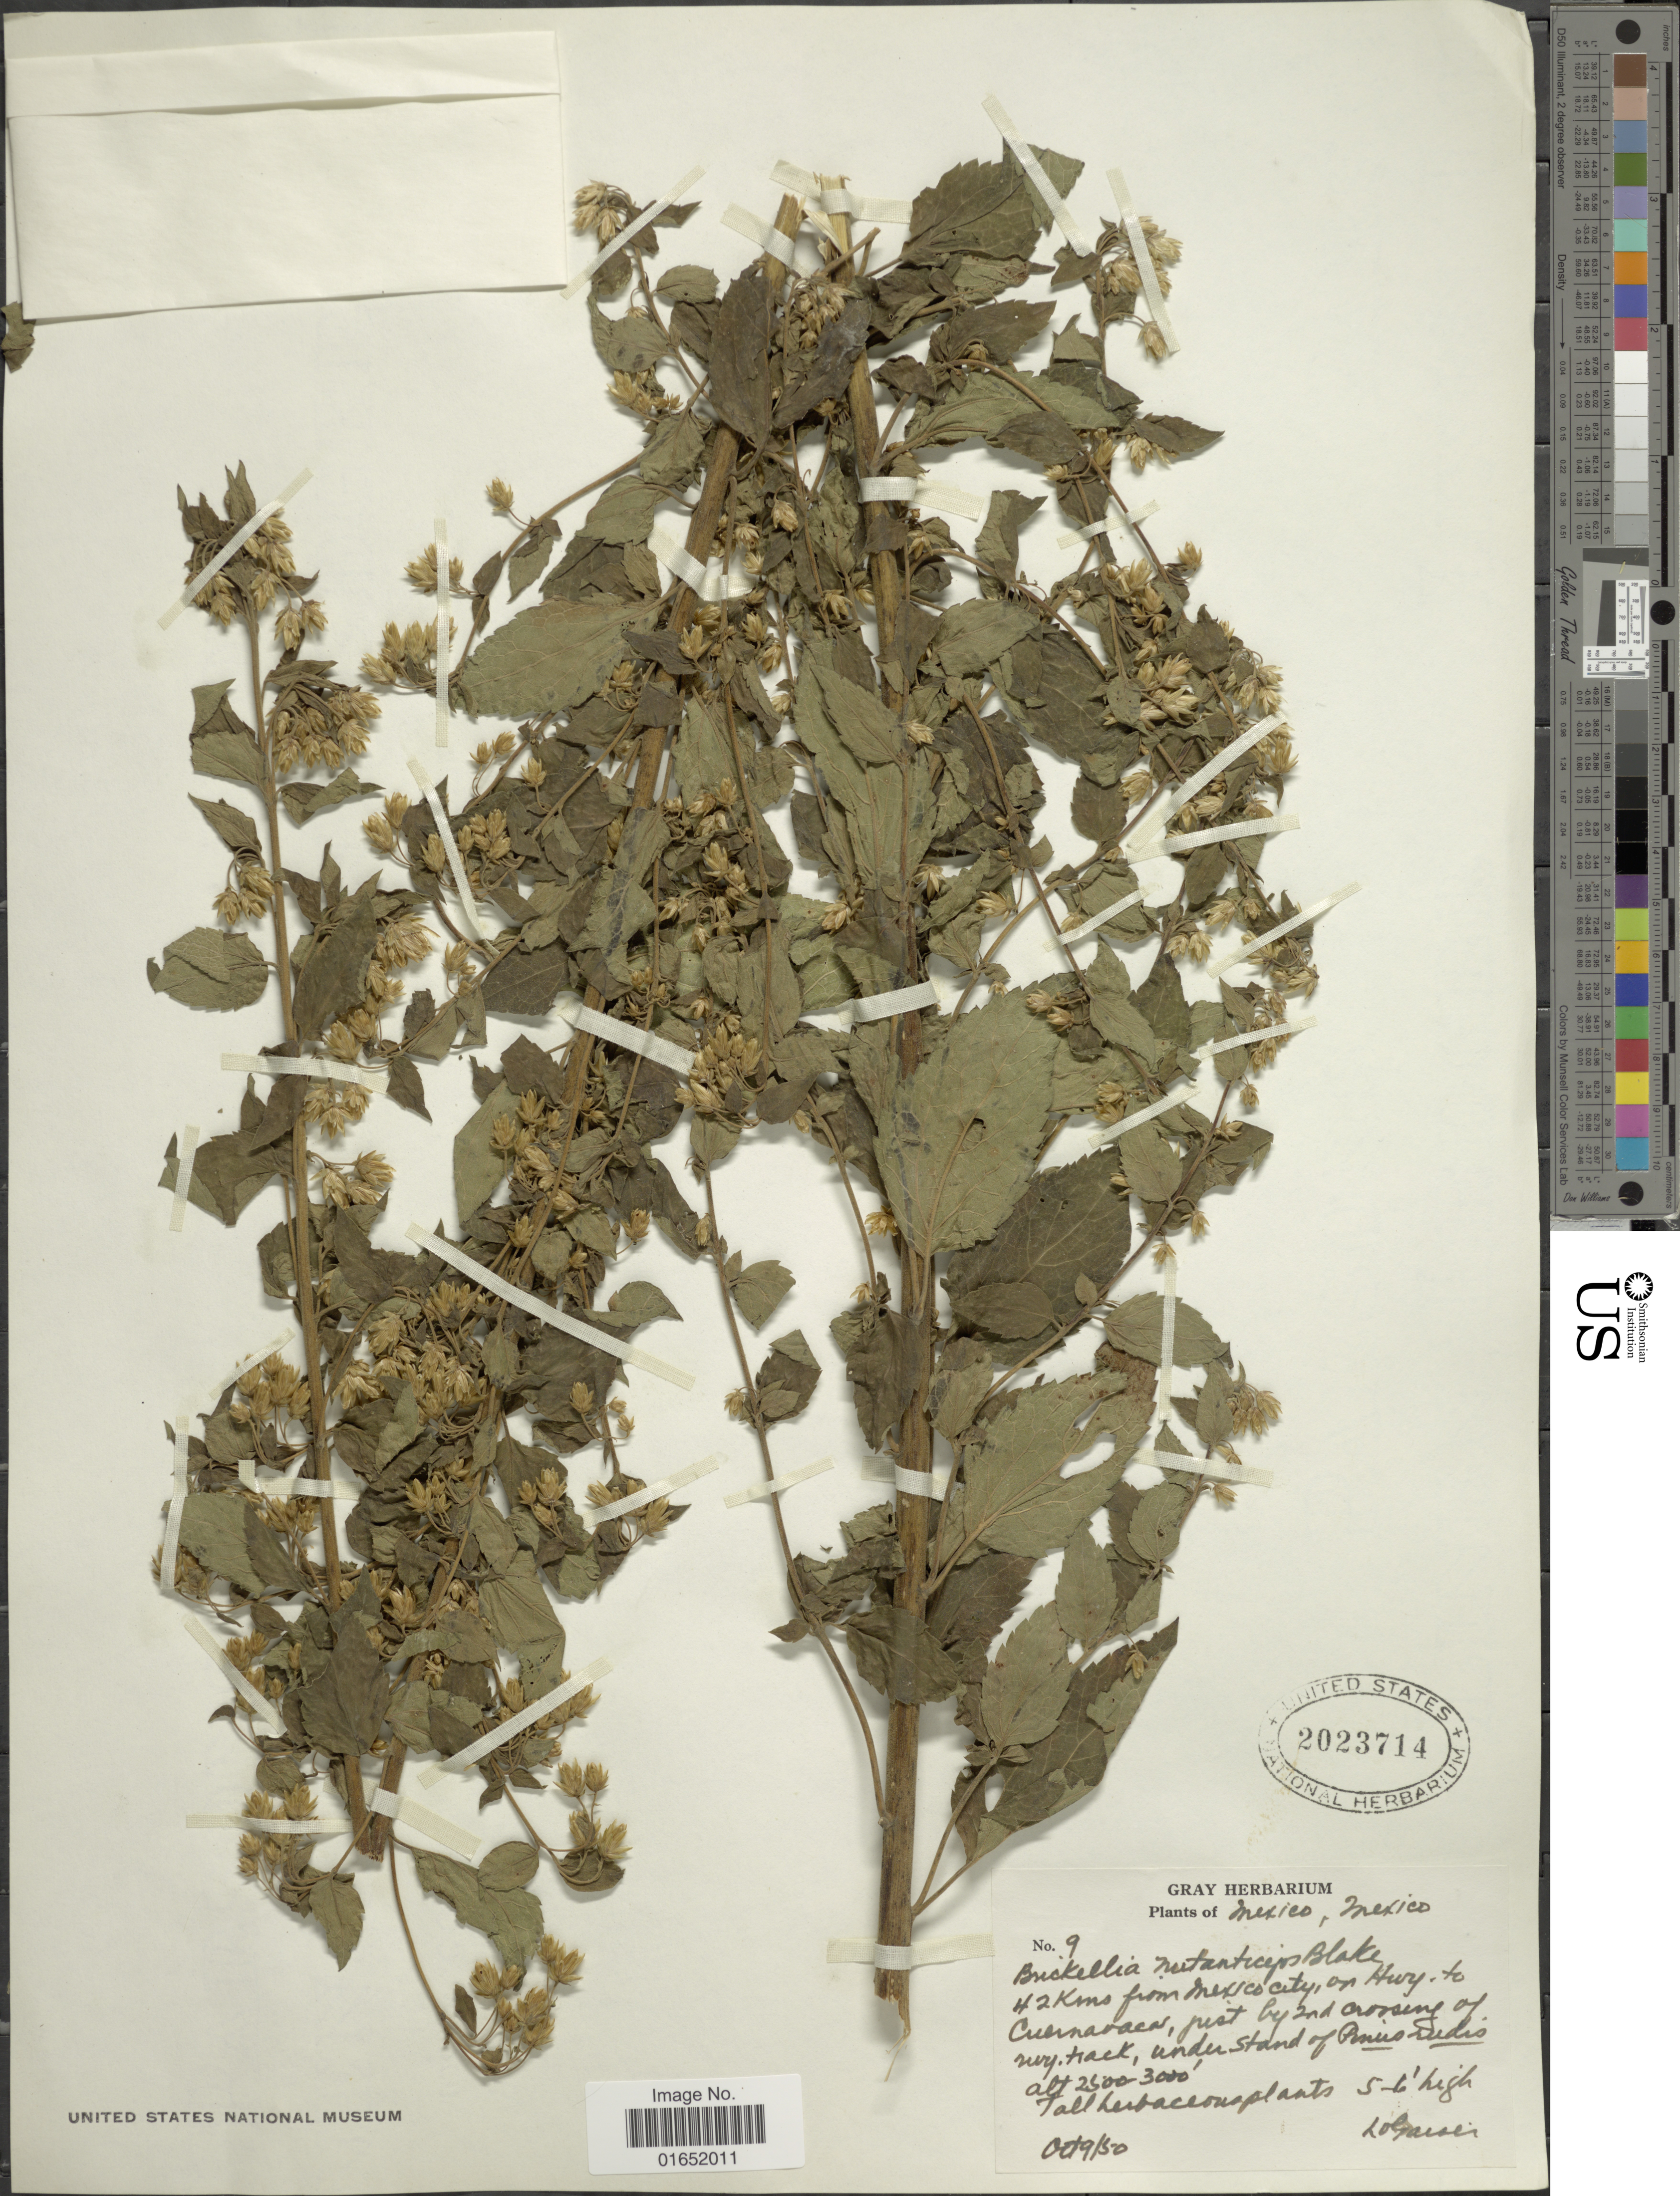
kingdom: Plantae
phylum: Tracheophyta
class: Magnoliopsida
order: Asterales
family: Asteraceae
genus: Brickellia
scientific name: Brickellia nutanticeps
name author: S.F. Blake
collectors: L. Gaiser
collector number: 9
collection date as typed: Transcribed d/m/y: 9/10/50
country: Mexico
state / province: México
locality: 42 Kms from Mexico city, on Hwy to Cuernavaca, just by 2nd crossing rwy track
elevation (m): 762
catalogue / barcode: US 2023714